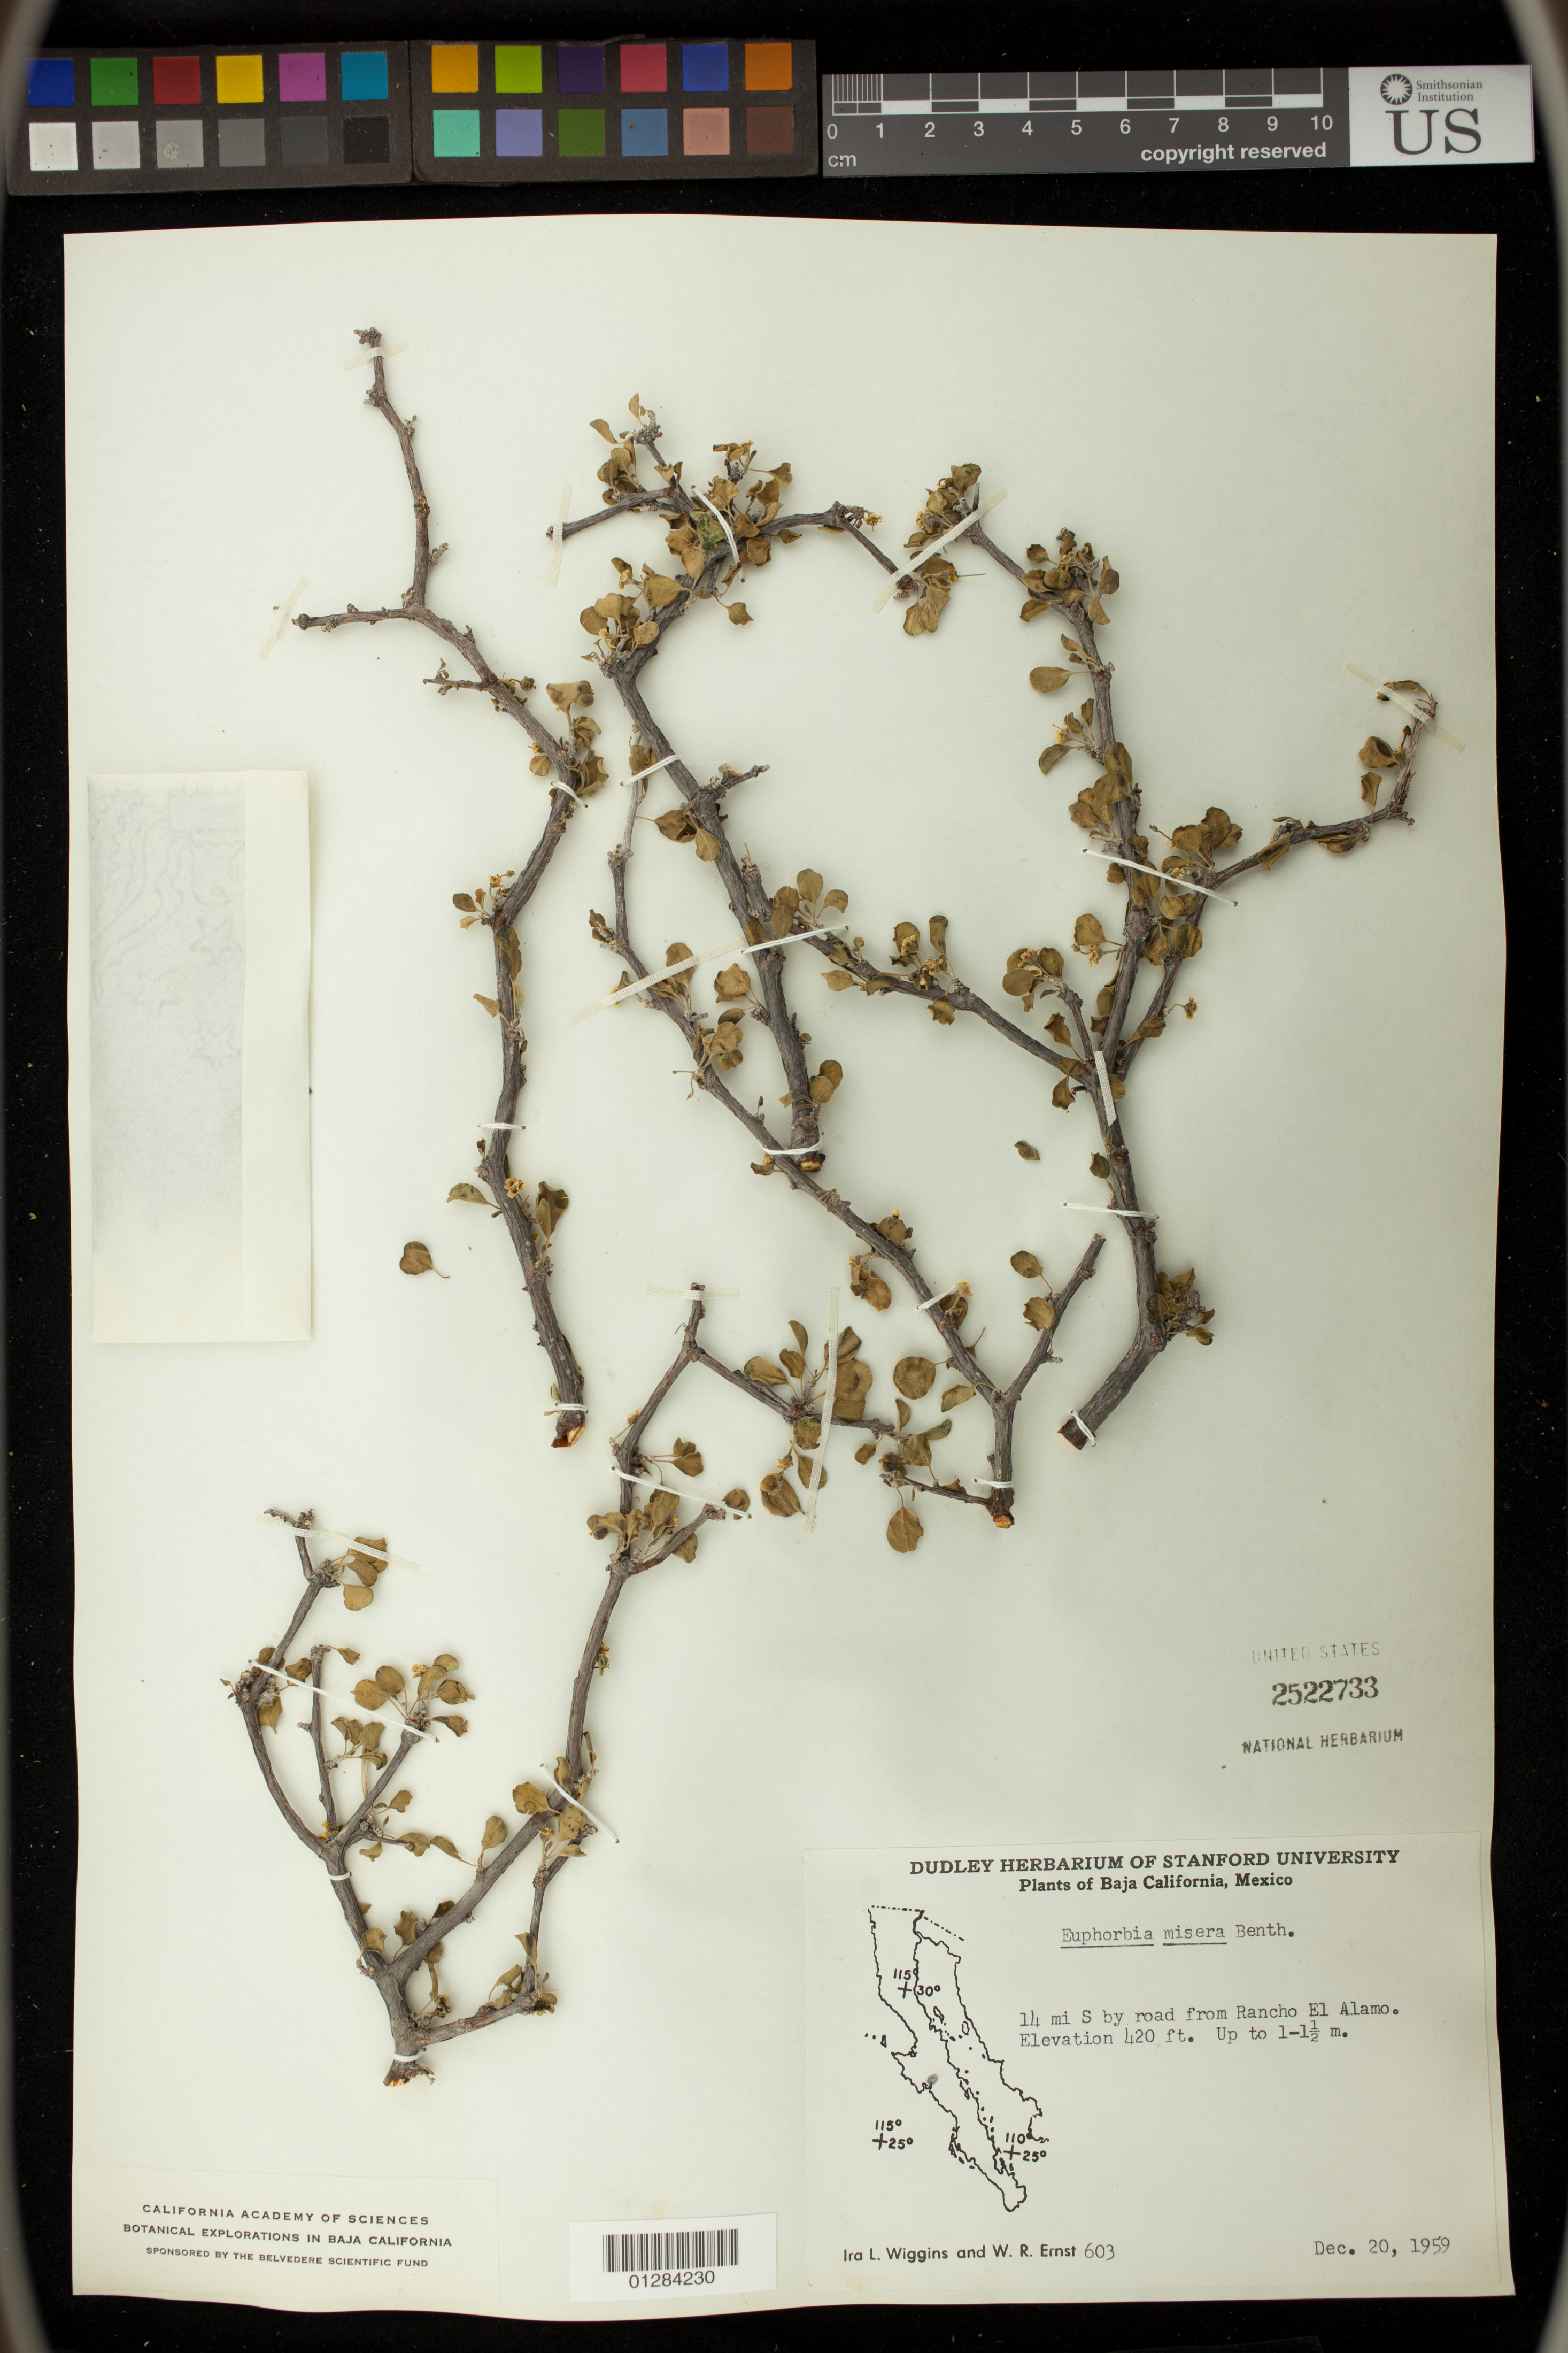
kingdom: Plantae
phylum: Tracheophyta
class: Magnoliopsida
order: Malpighiales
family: Euphorbiaceae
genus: Euphorbia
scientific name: Euphorbia misera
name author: Benth.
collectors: I. L. Wiggins & W. W. Ernst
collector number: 603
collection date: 1959-12-20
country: Mexico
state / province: Baja California Sur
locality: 14 mi S by road from Rancho El Alamo.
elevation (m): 128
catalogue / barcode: US 2522733